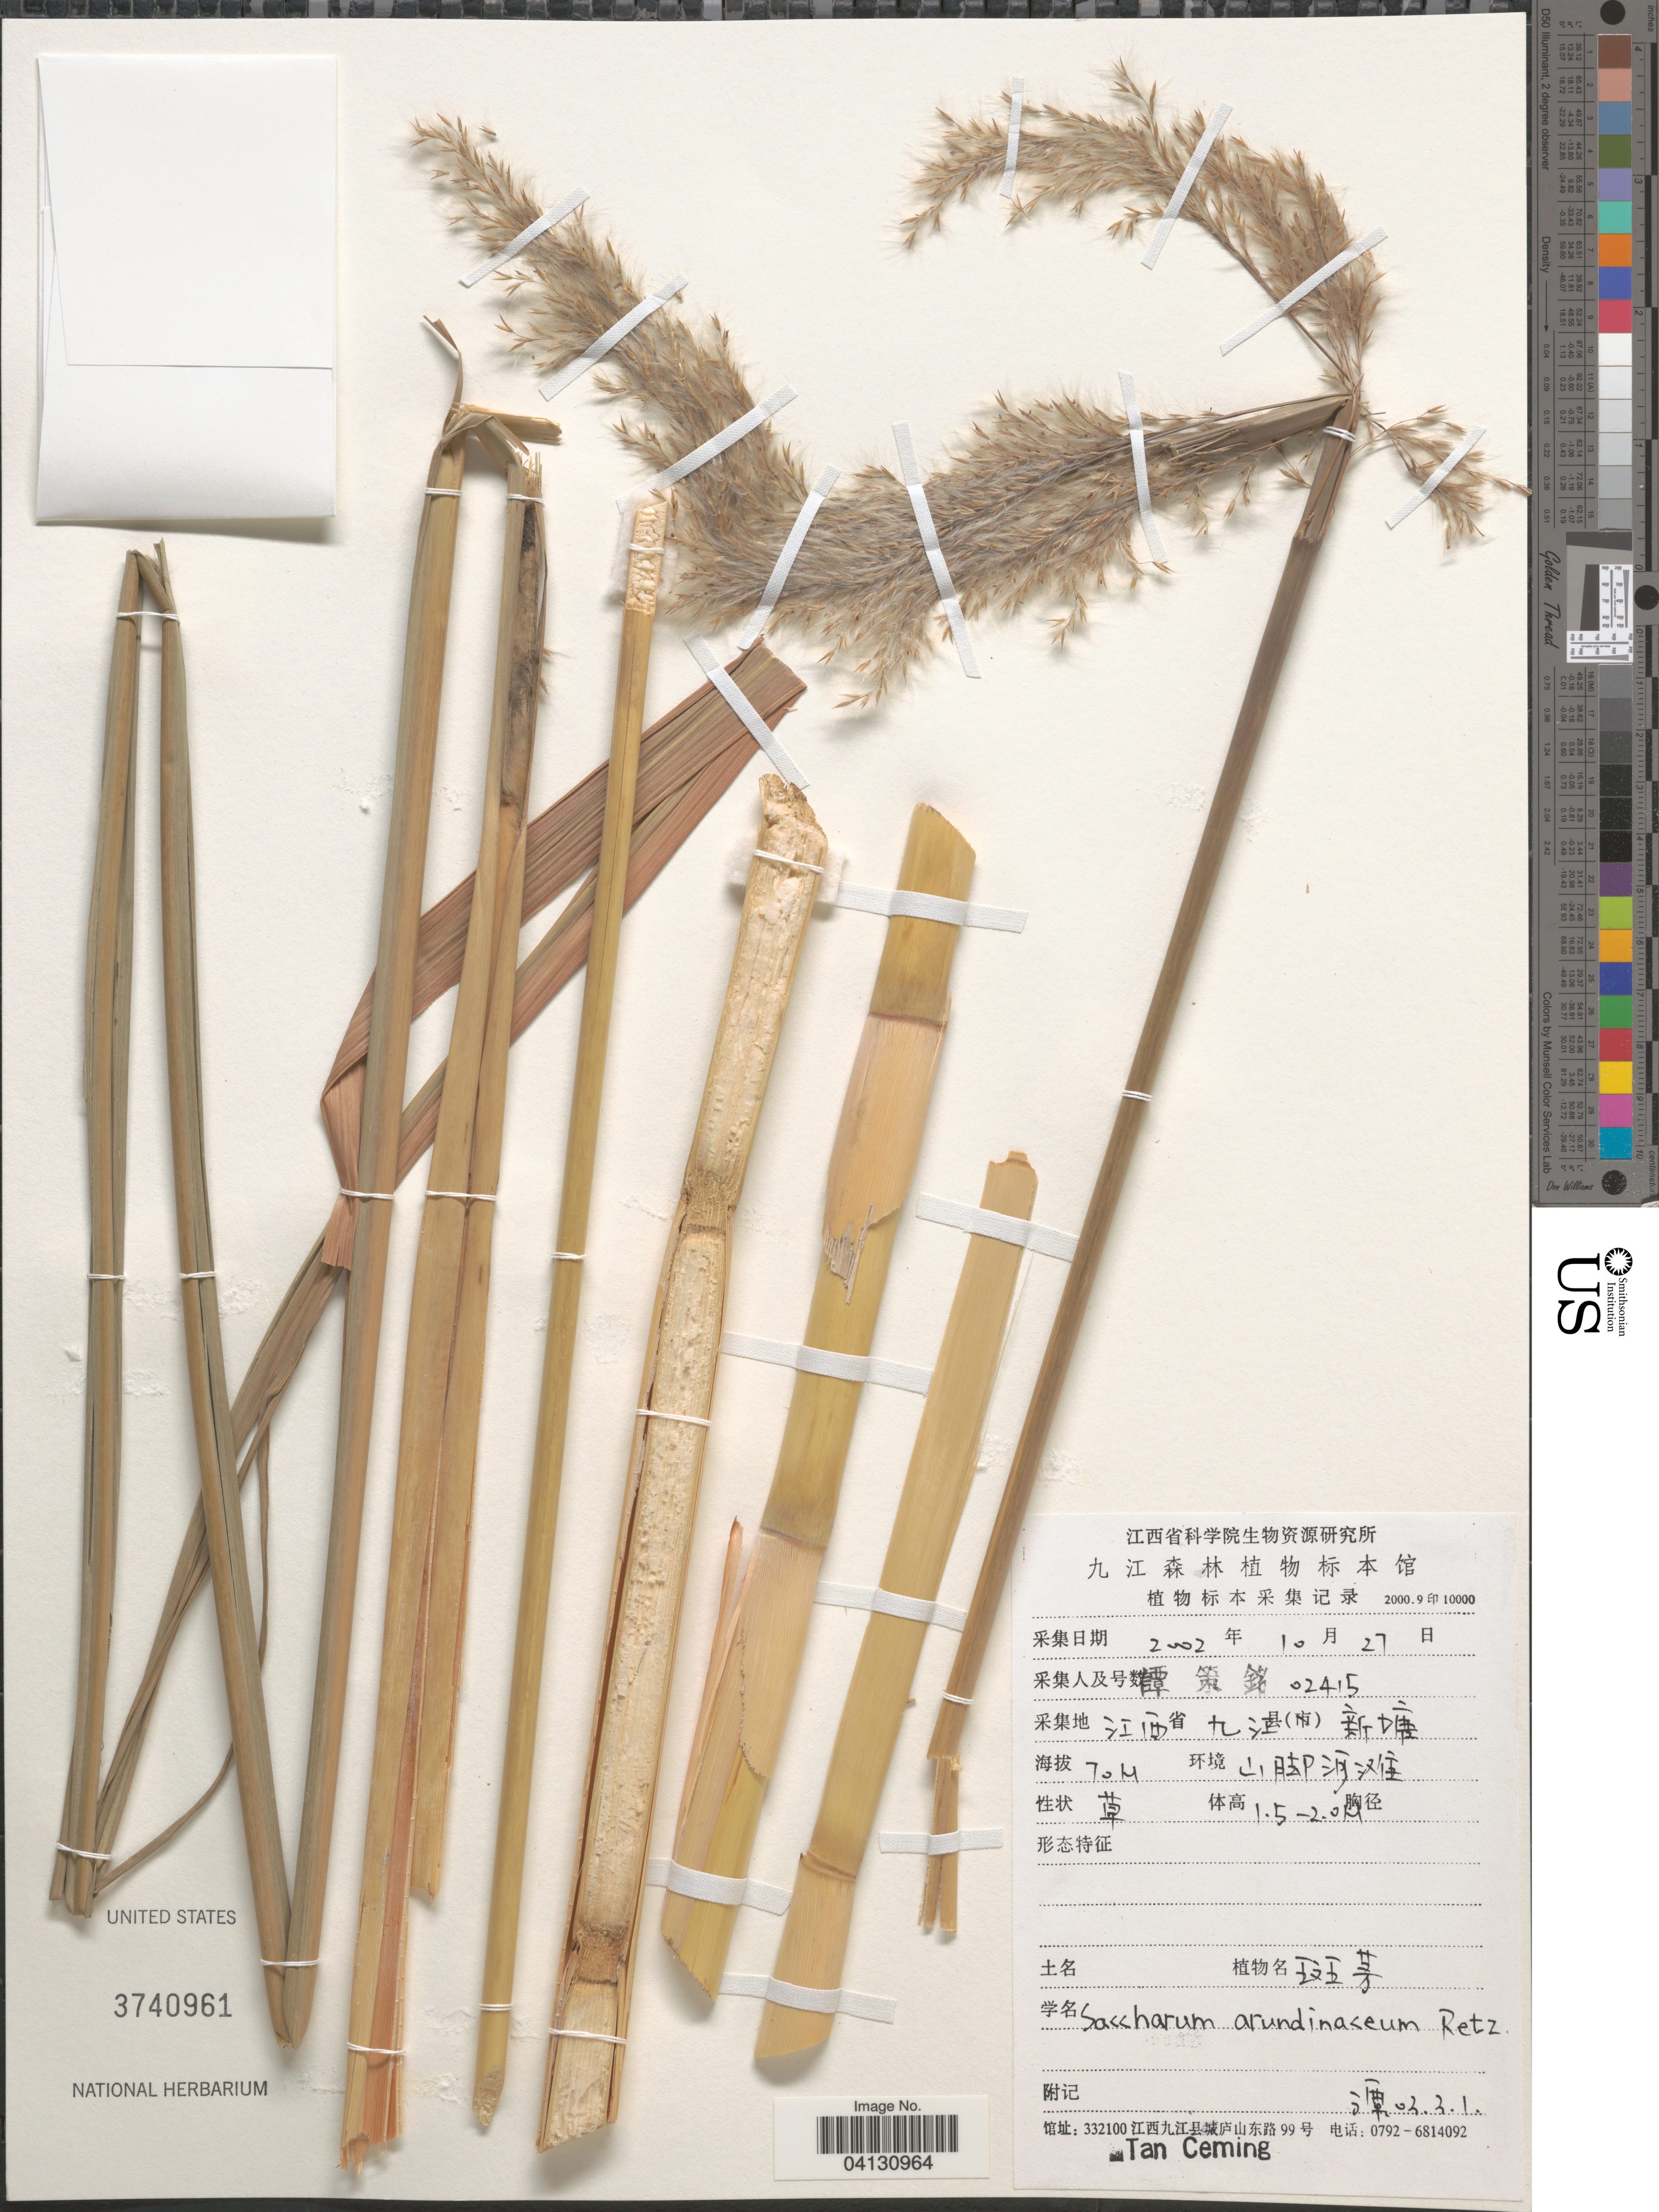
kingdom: Plantae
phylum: Tracheophyta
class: Liliopsida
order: Poales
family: Poaceae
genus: Tripidium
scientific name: Tripidium arundinaceum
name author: (Retz.) Welker et al.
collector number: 02415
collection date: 2002-10-27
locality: X. Tan Ceming.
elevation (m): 70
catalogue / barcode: US 3740961